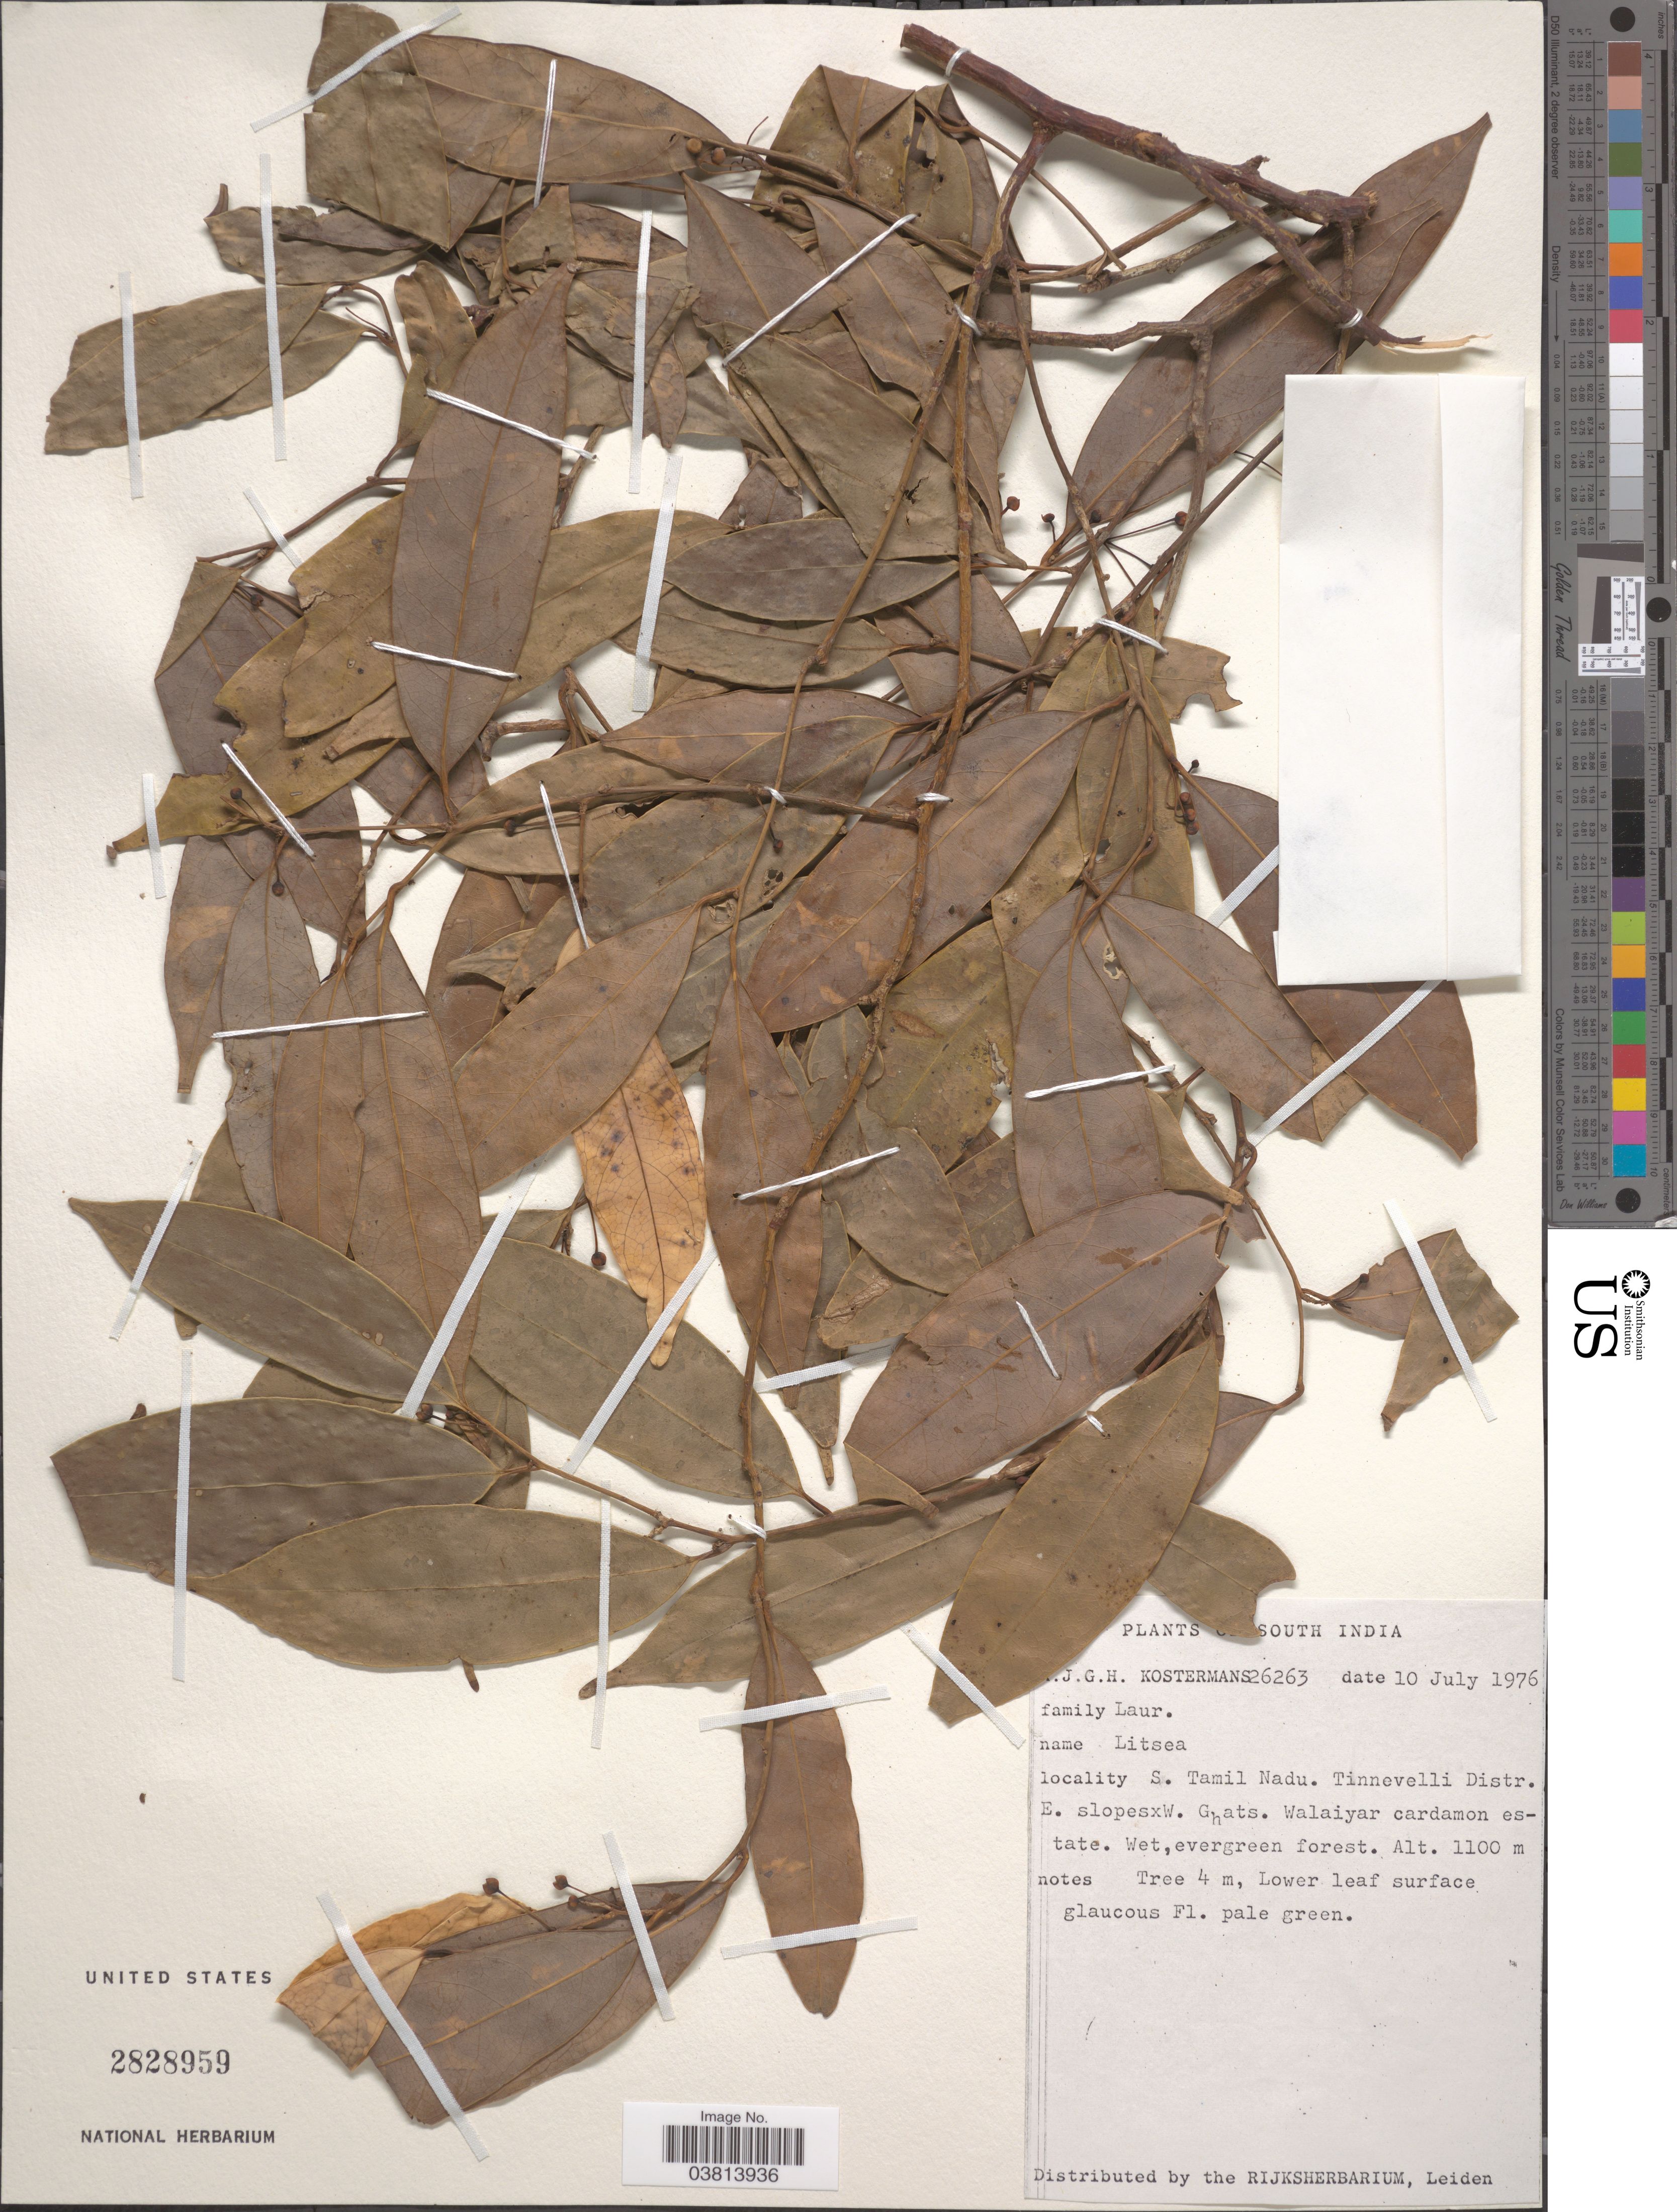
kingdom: Plantae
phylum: Tracheophyta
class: Magnoliopsida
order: Laurales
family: Lauraceae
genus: Litsea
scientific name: Litsea sp.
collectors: A. J. G. Kostermans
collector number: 26263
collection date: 1976-07-10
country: India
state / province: Tamil Nadu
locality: South India. S. Tamil Nadu. Tinnevelli Distr. E. slopes xW. Ghats. Walaiyar cardamon estate.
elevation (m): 1100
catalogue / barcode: US 2828959